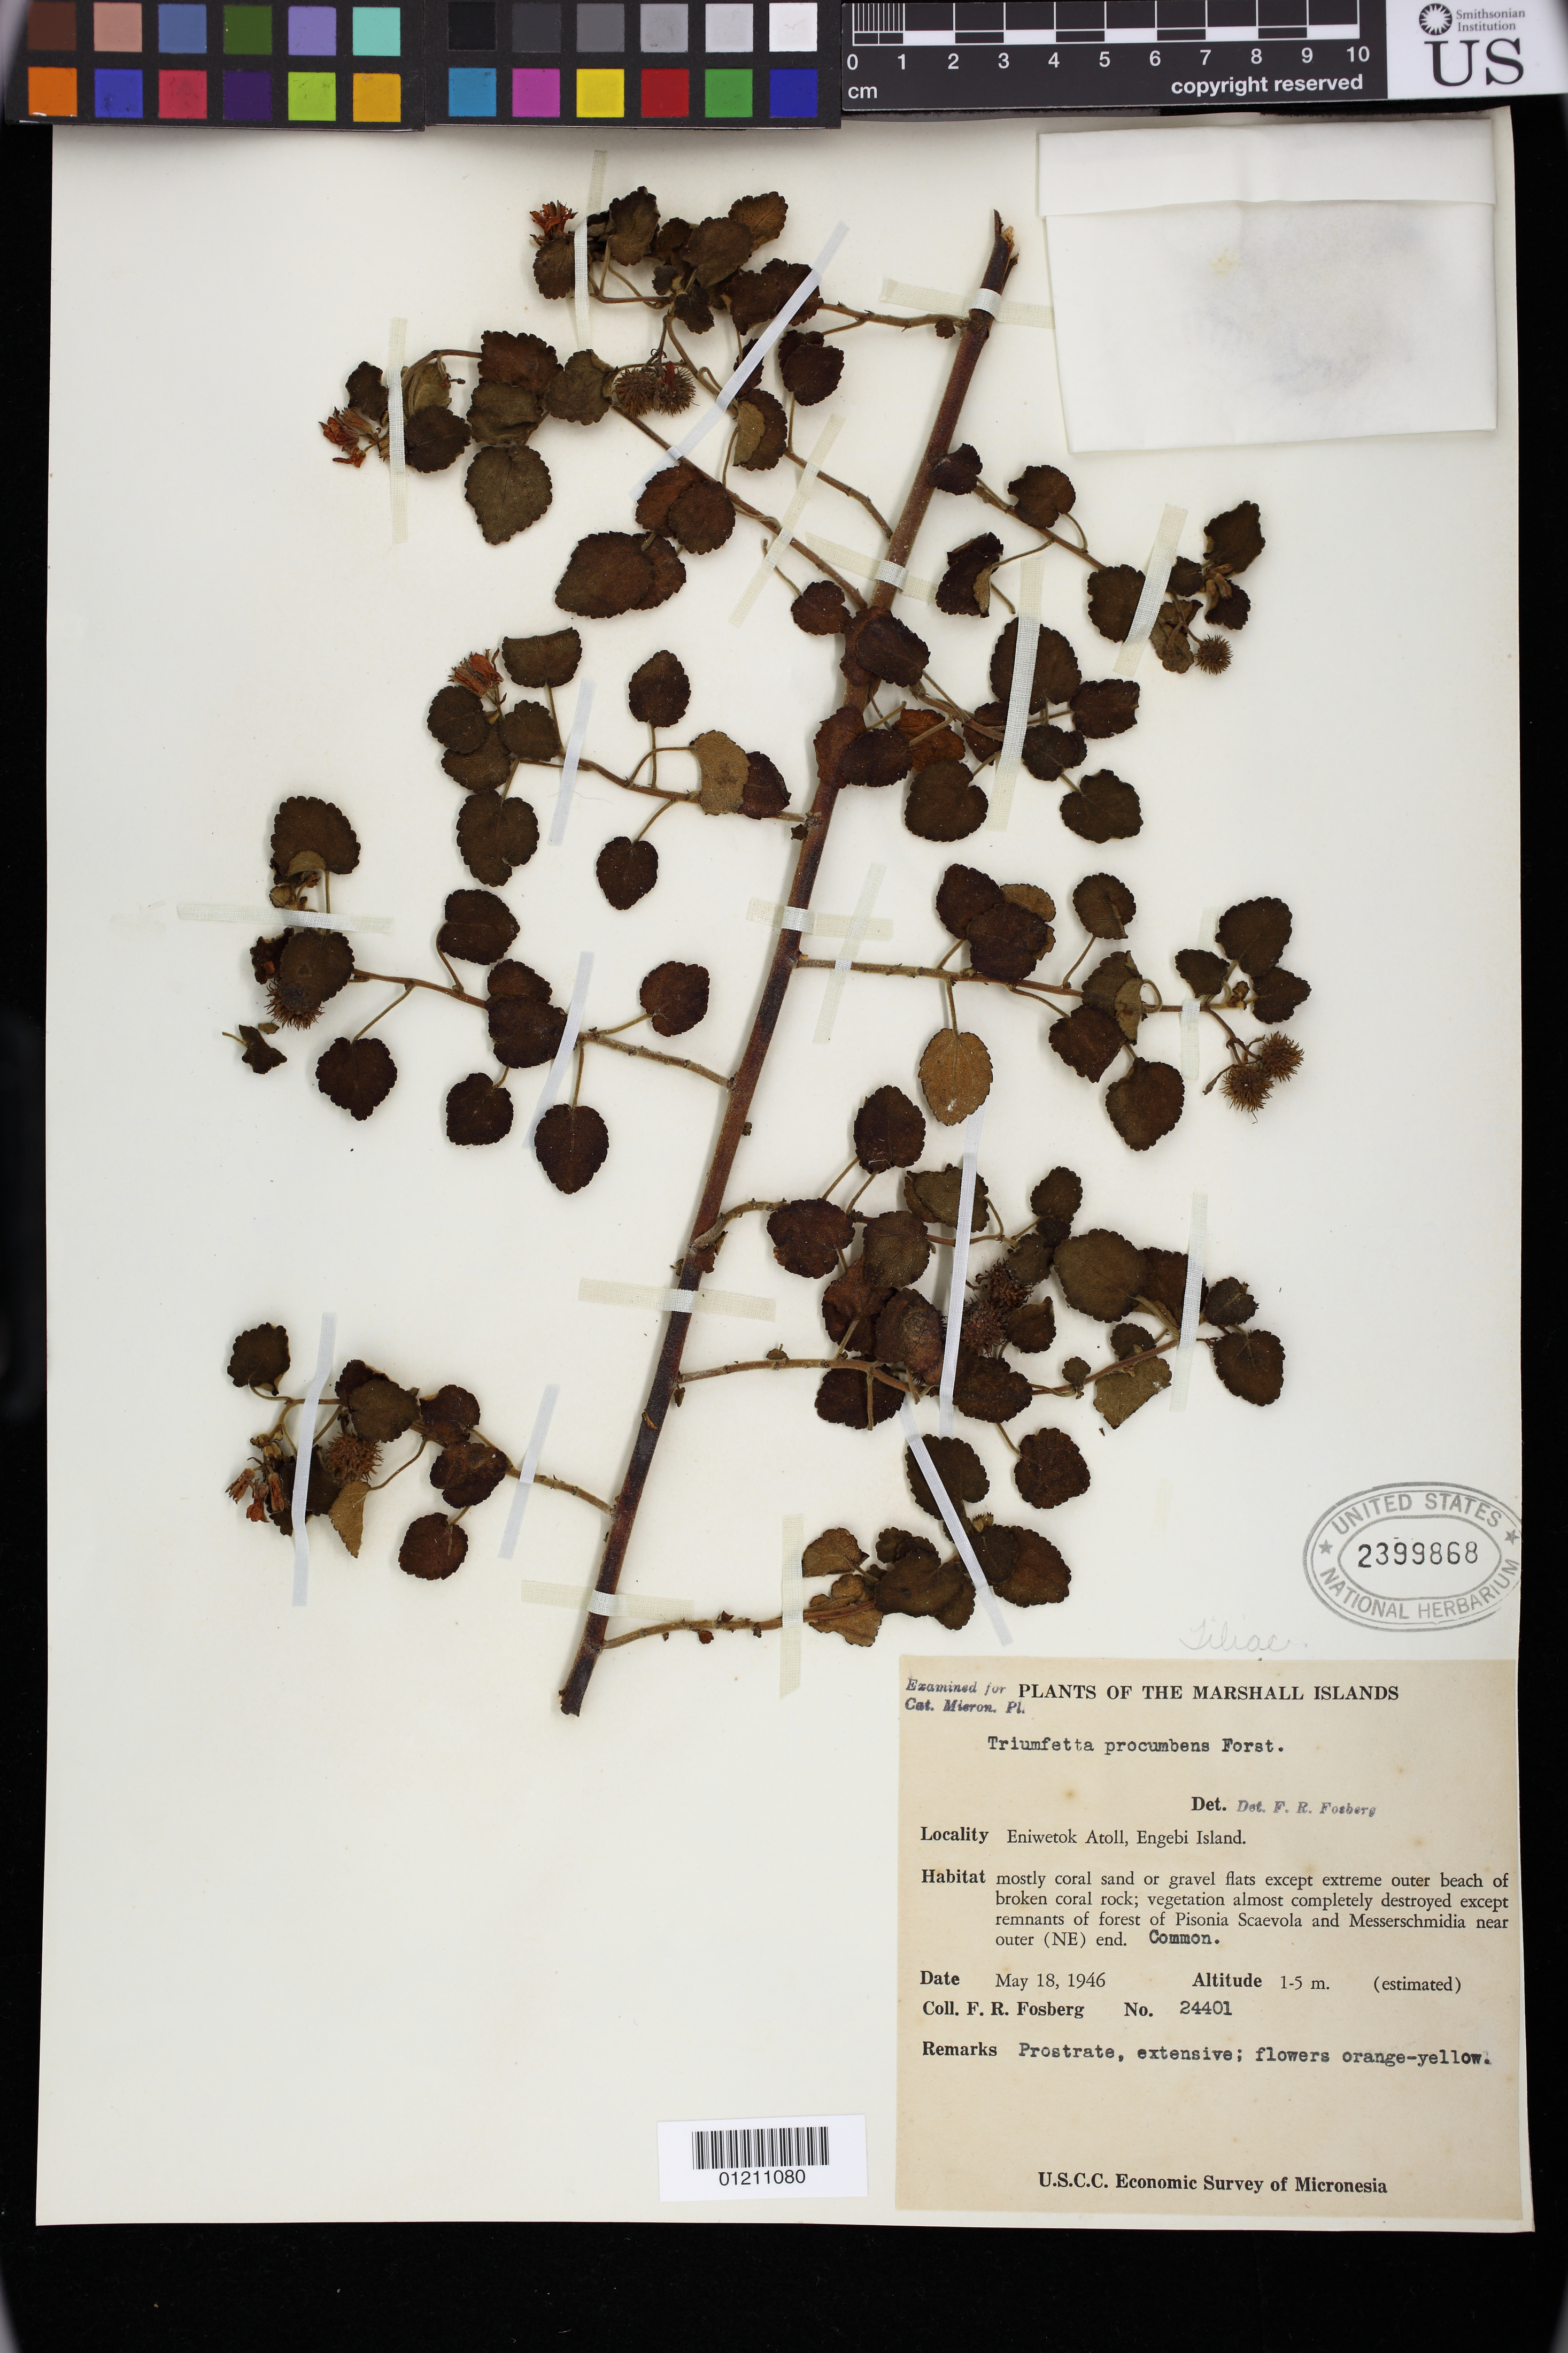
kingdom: Plantae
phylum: Tracheophyta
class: Magnoliopsida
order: Malvales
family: Malvaceae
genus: Triumfetta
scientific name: Triumfetta procumbens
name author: G. Forst.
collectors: F. R. Fosberg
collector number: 24401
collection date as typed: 18 May 1946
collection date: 1946-05-18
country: Marshall Islands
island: Enewetak Atoll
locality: Eniwetok Atoll, Engebi Island.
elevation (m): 1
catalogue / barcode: US 2399868